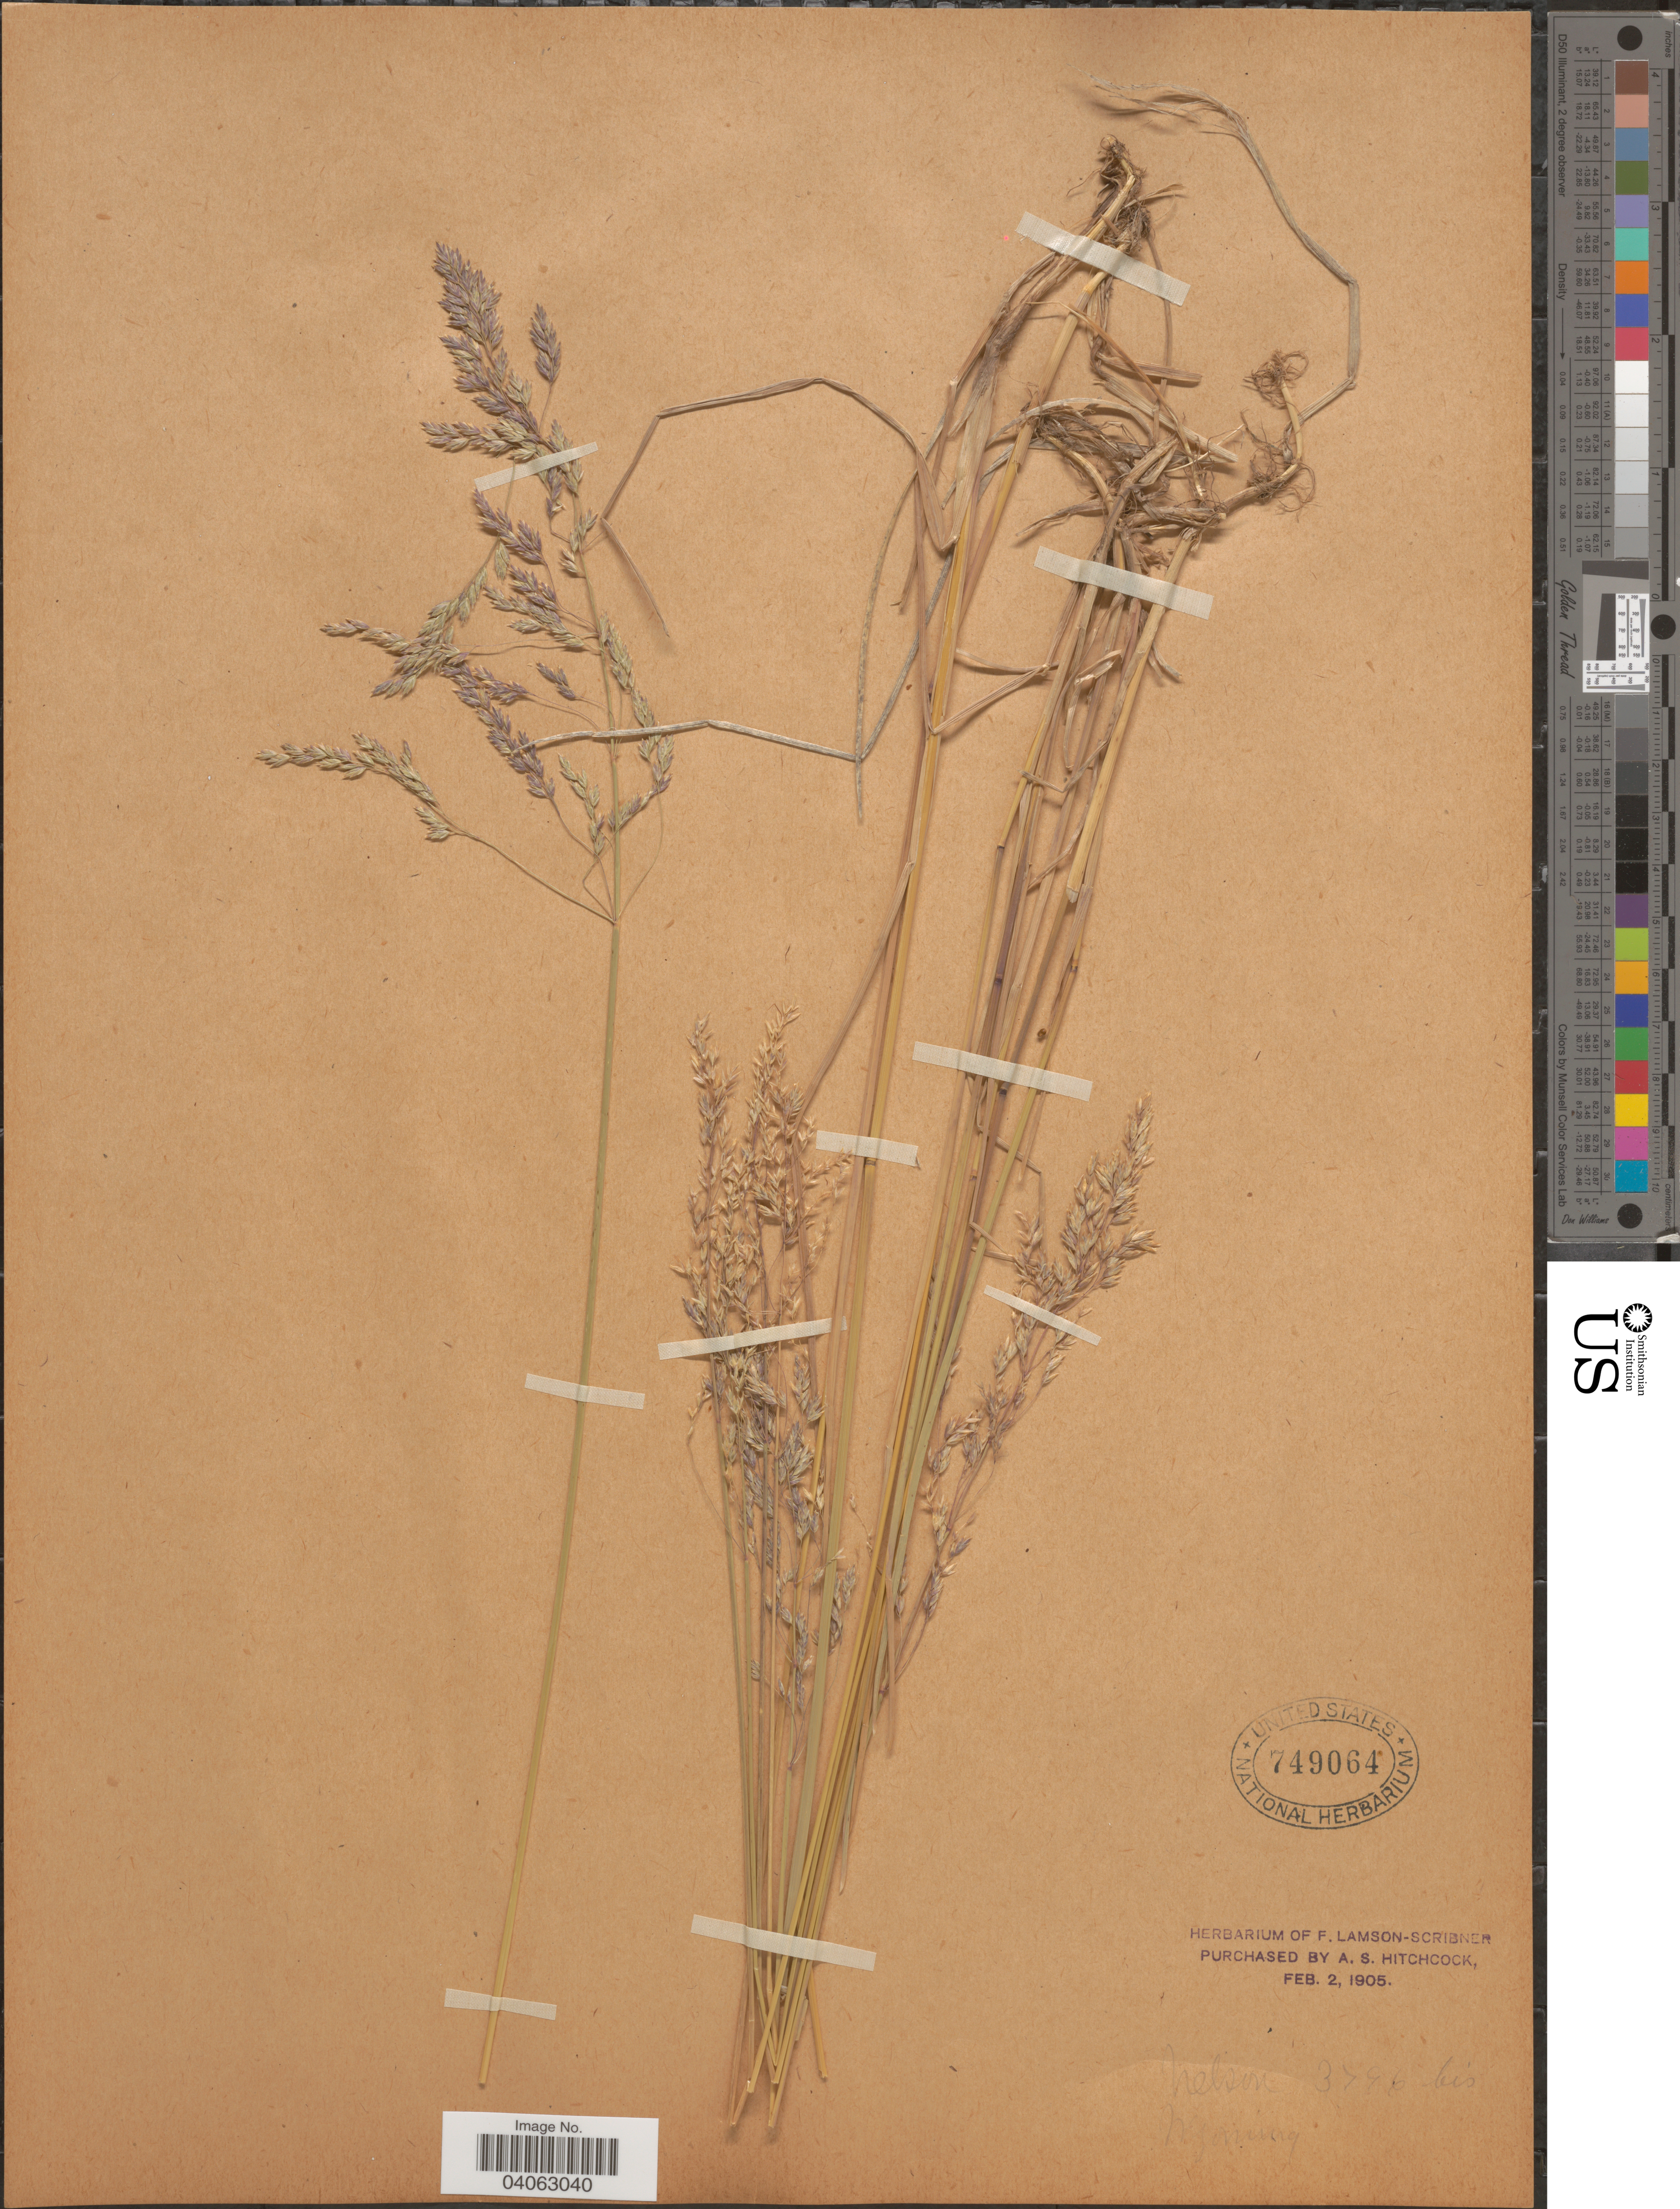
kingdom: Plantae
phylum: Tracheophyta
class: Liliopsida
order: Poales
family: Poaceae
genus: Poa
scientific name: Poa pratensis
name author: L.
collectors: Nelson, --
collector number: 3746bis*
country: United States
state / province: Wyoming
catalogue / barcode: US 749064